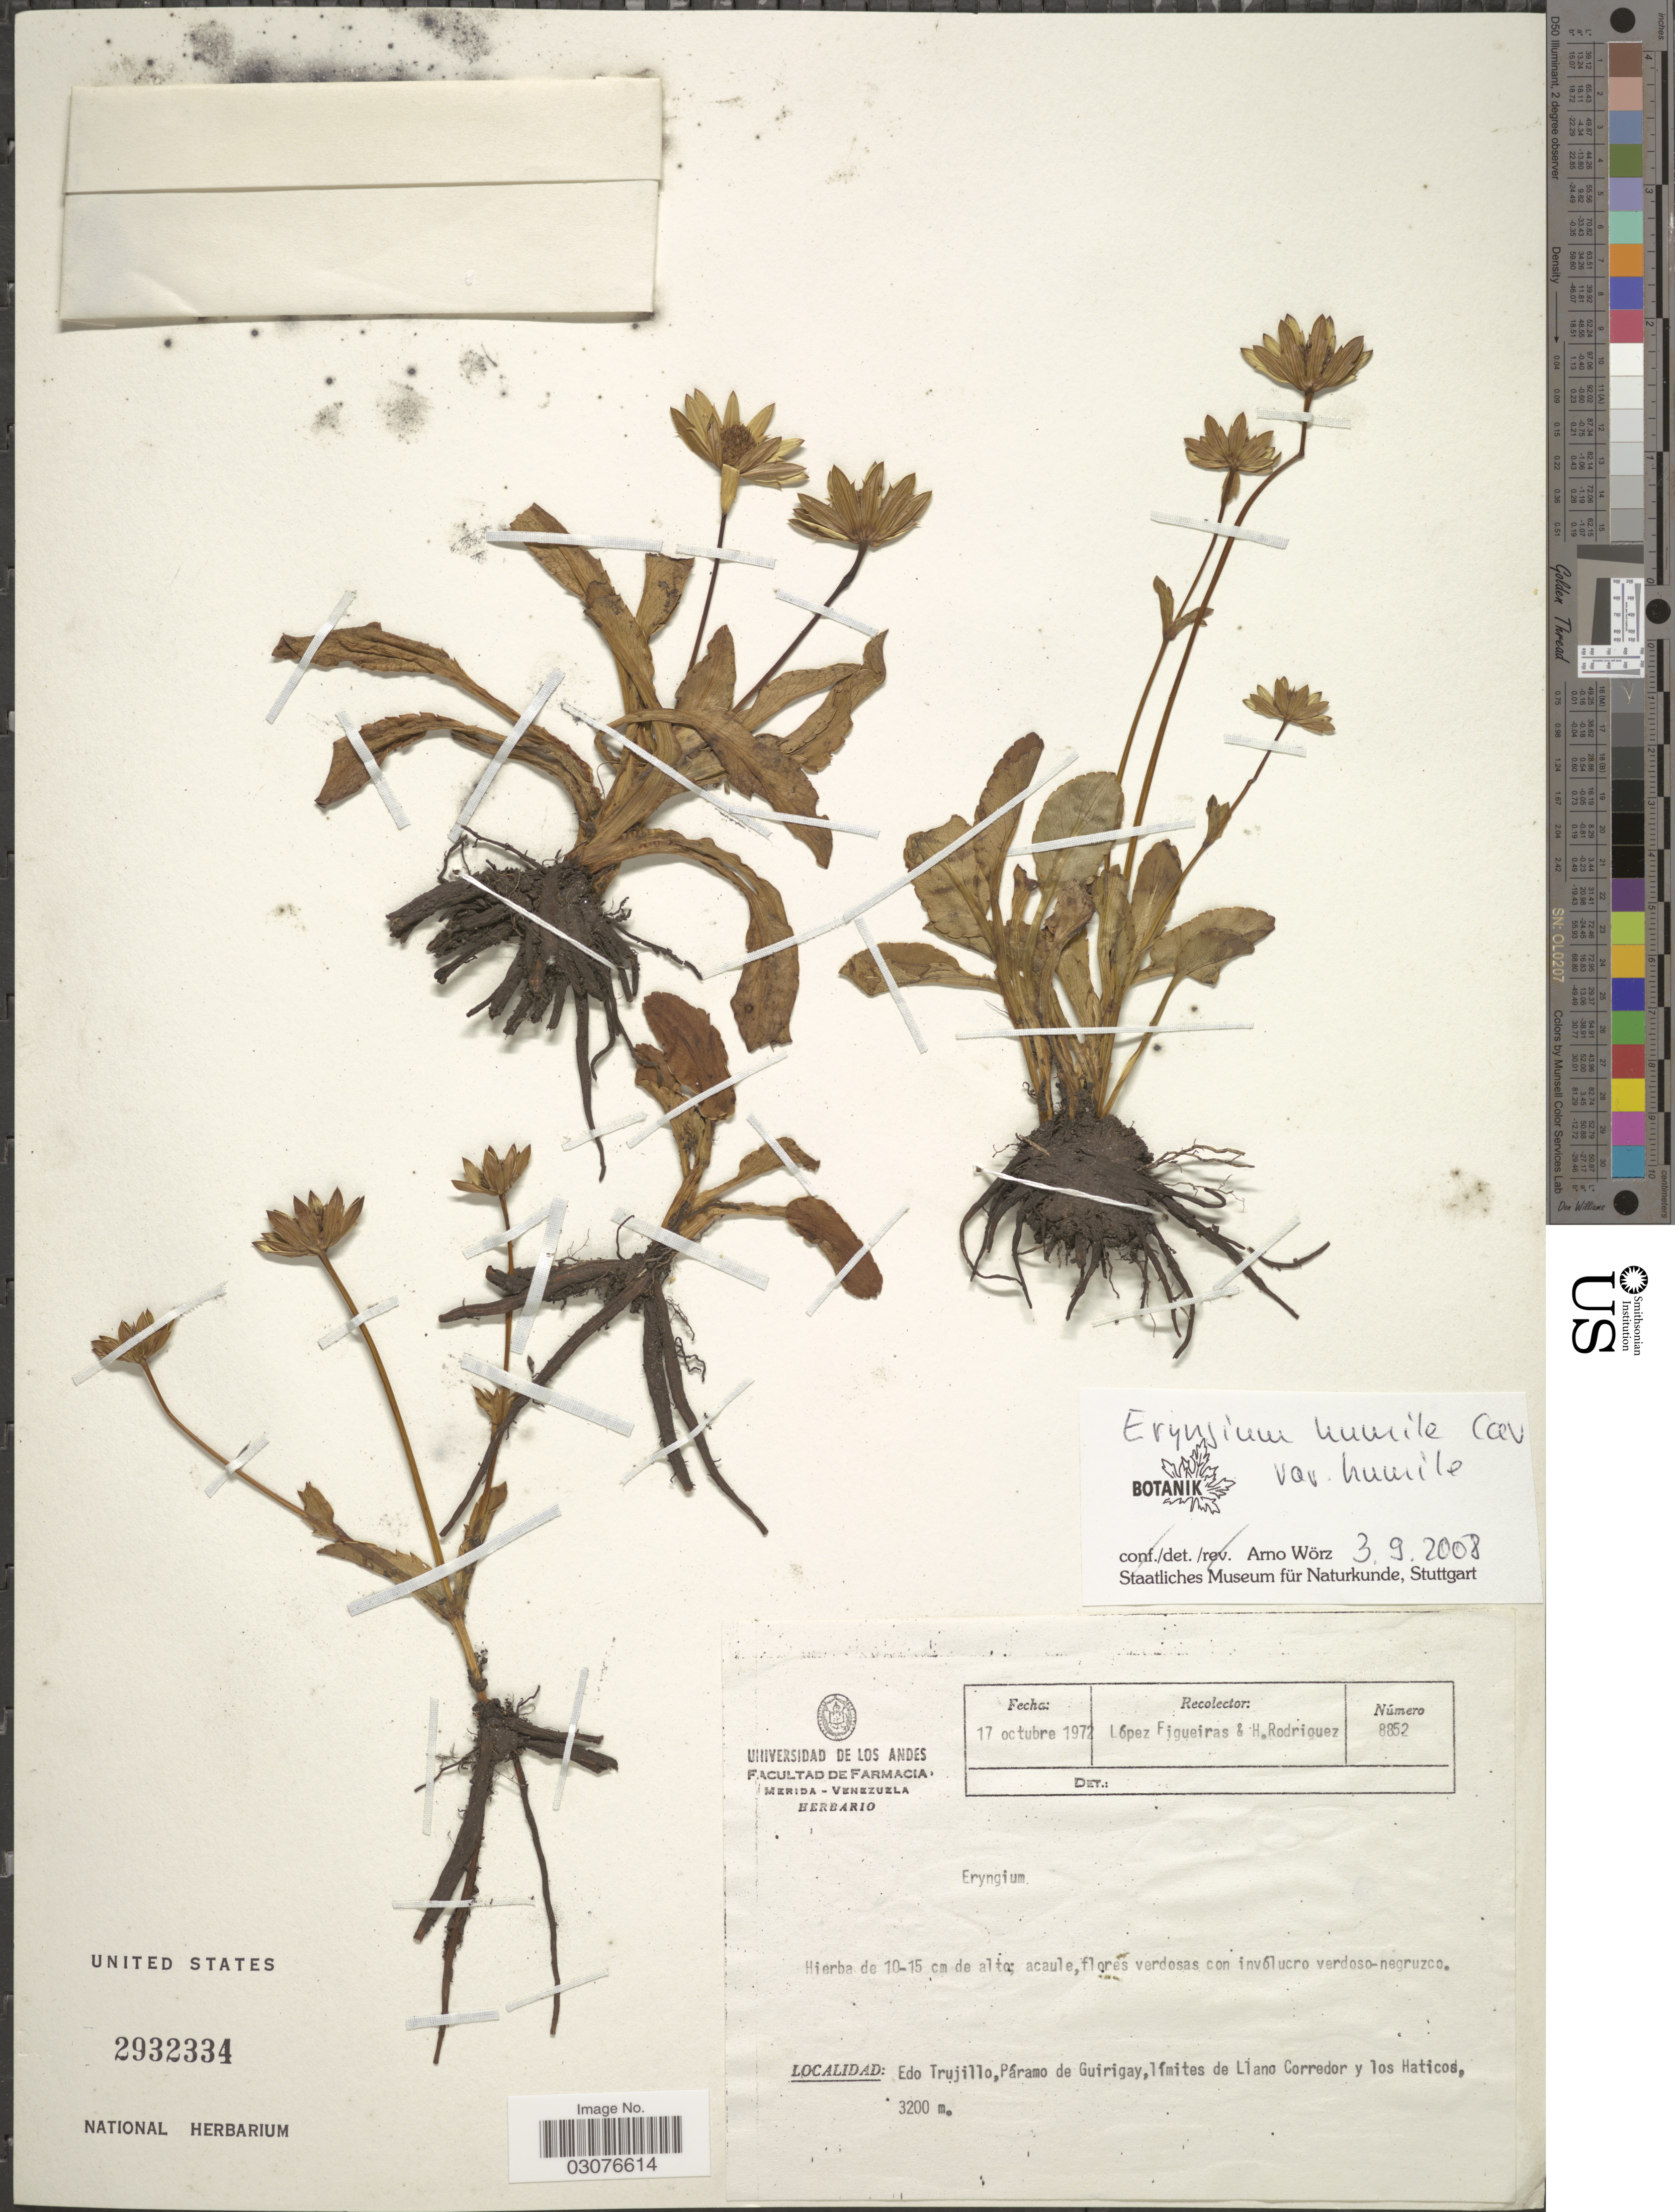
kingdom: Plantae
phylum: Tracheophyta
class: Magnoliopsida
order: Apiales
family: Apiaceae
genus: Eryngium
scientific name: Eryngium humile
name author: Cav.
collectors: M. López Figueiras & H. Rodriguez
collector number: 8852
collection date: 1972-10-17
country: Venezuela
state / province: Trujillo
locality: Páramo de Guirigay, límites de Llano Corredor y los Haticos.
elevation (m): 3200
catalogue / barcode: US 2932334